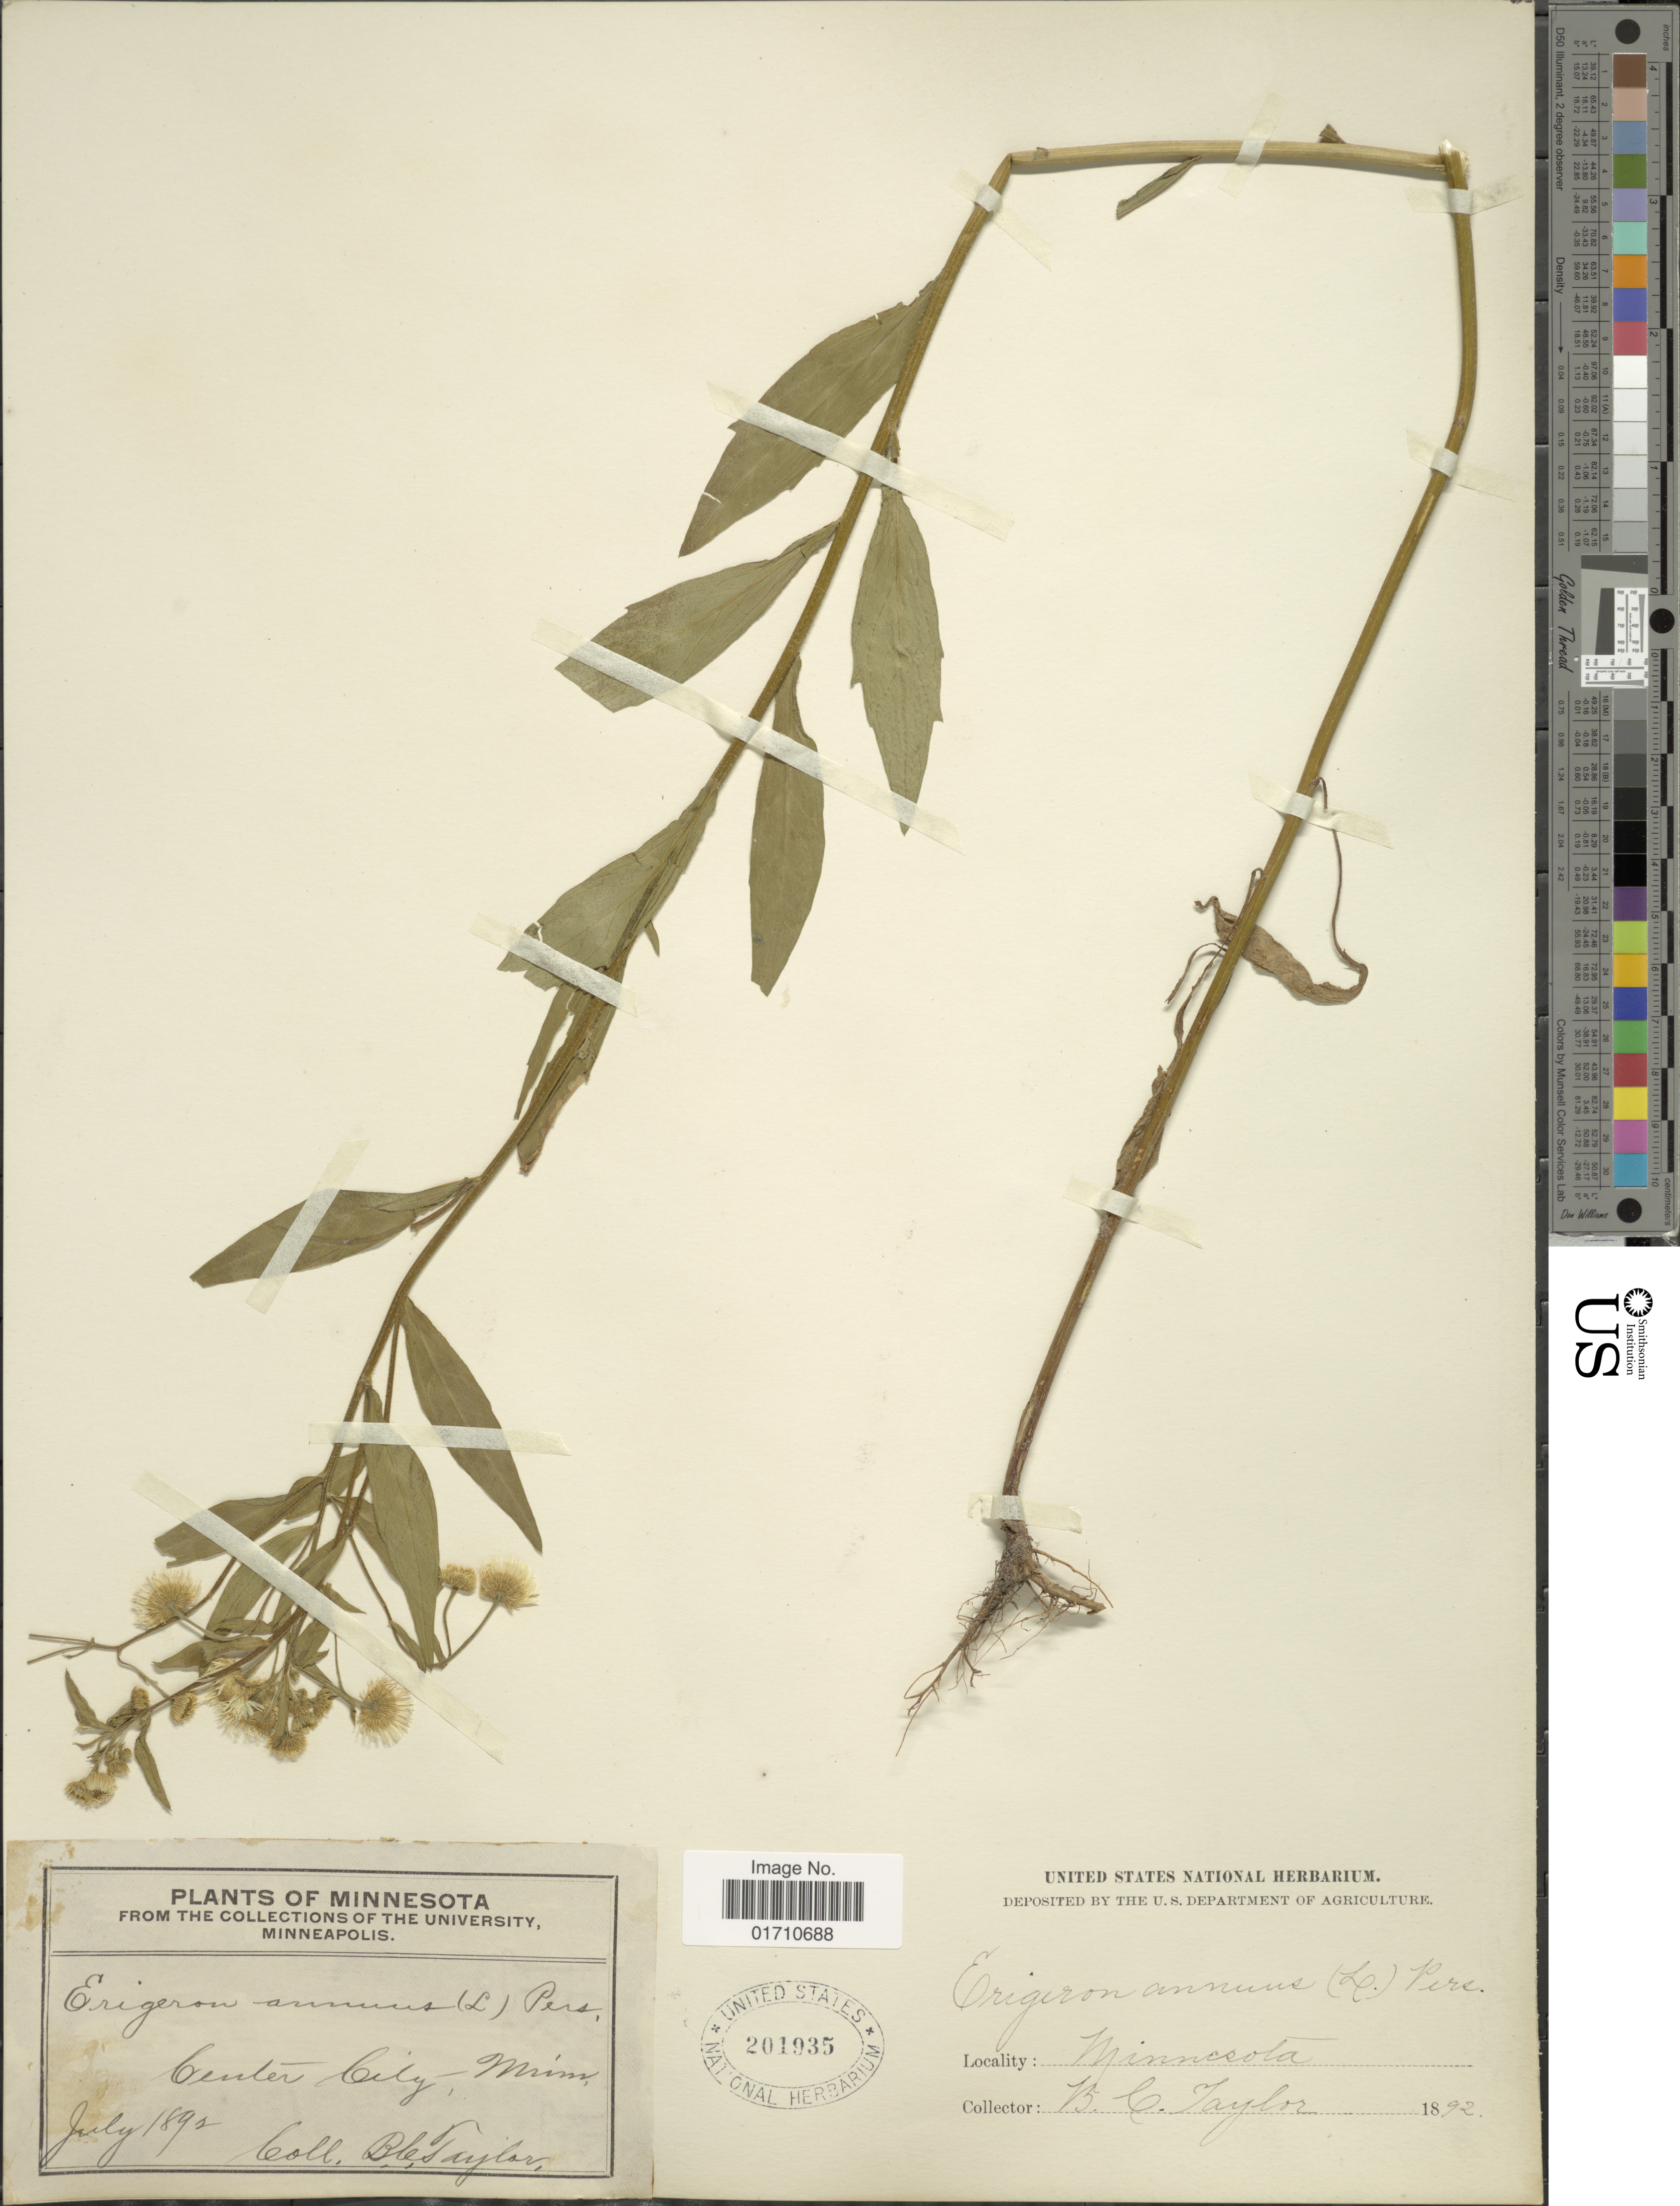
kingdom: Plantae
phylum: Tracheophyta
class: Magnoliopsida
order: Asterales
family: Asteraceae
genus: Erigeron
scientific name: Erigeron annuus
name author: (L.) Pers.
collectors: B. C. Taylor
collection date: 1892-07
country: United States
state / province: Minnesota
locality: Center City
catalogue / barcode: US 201935